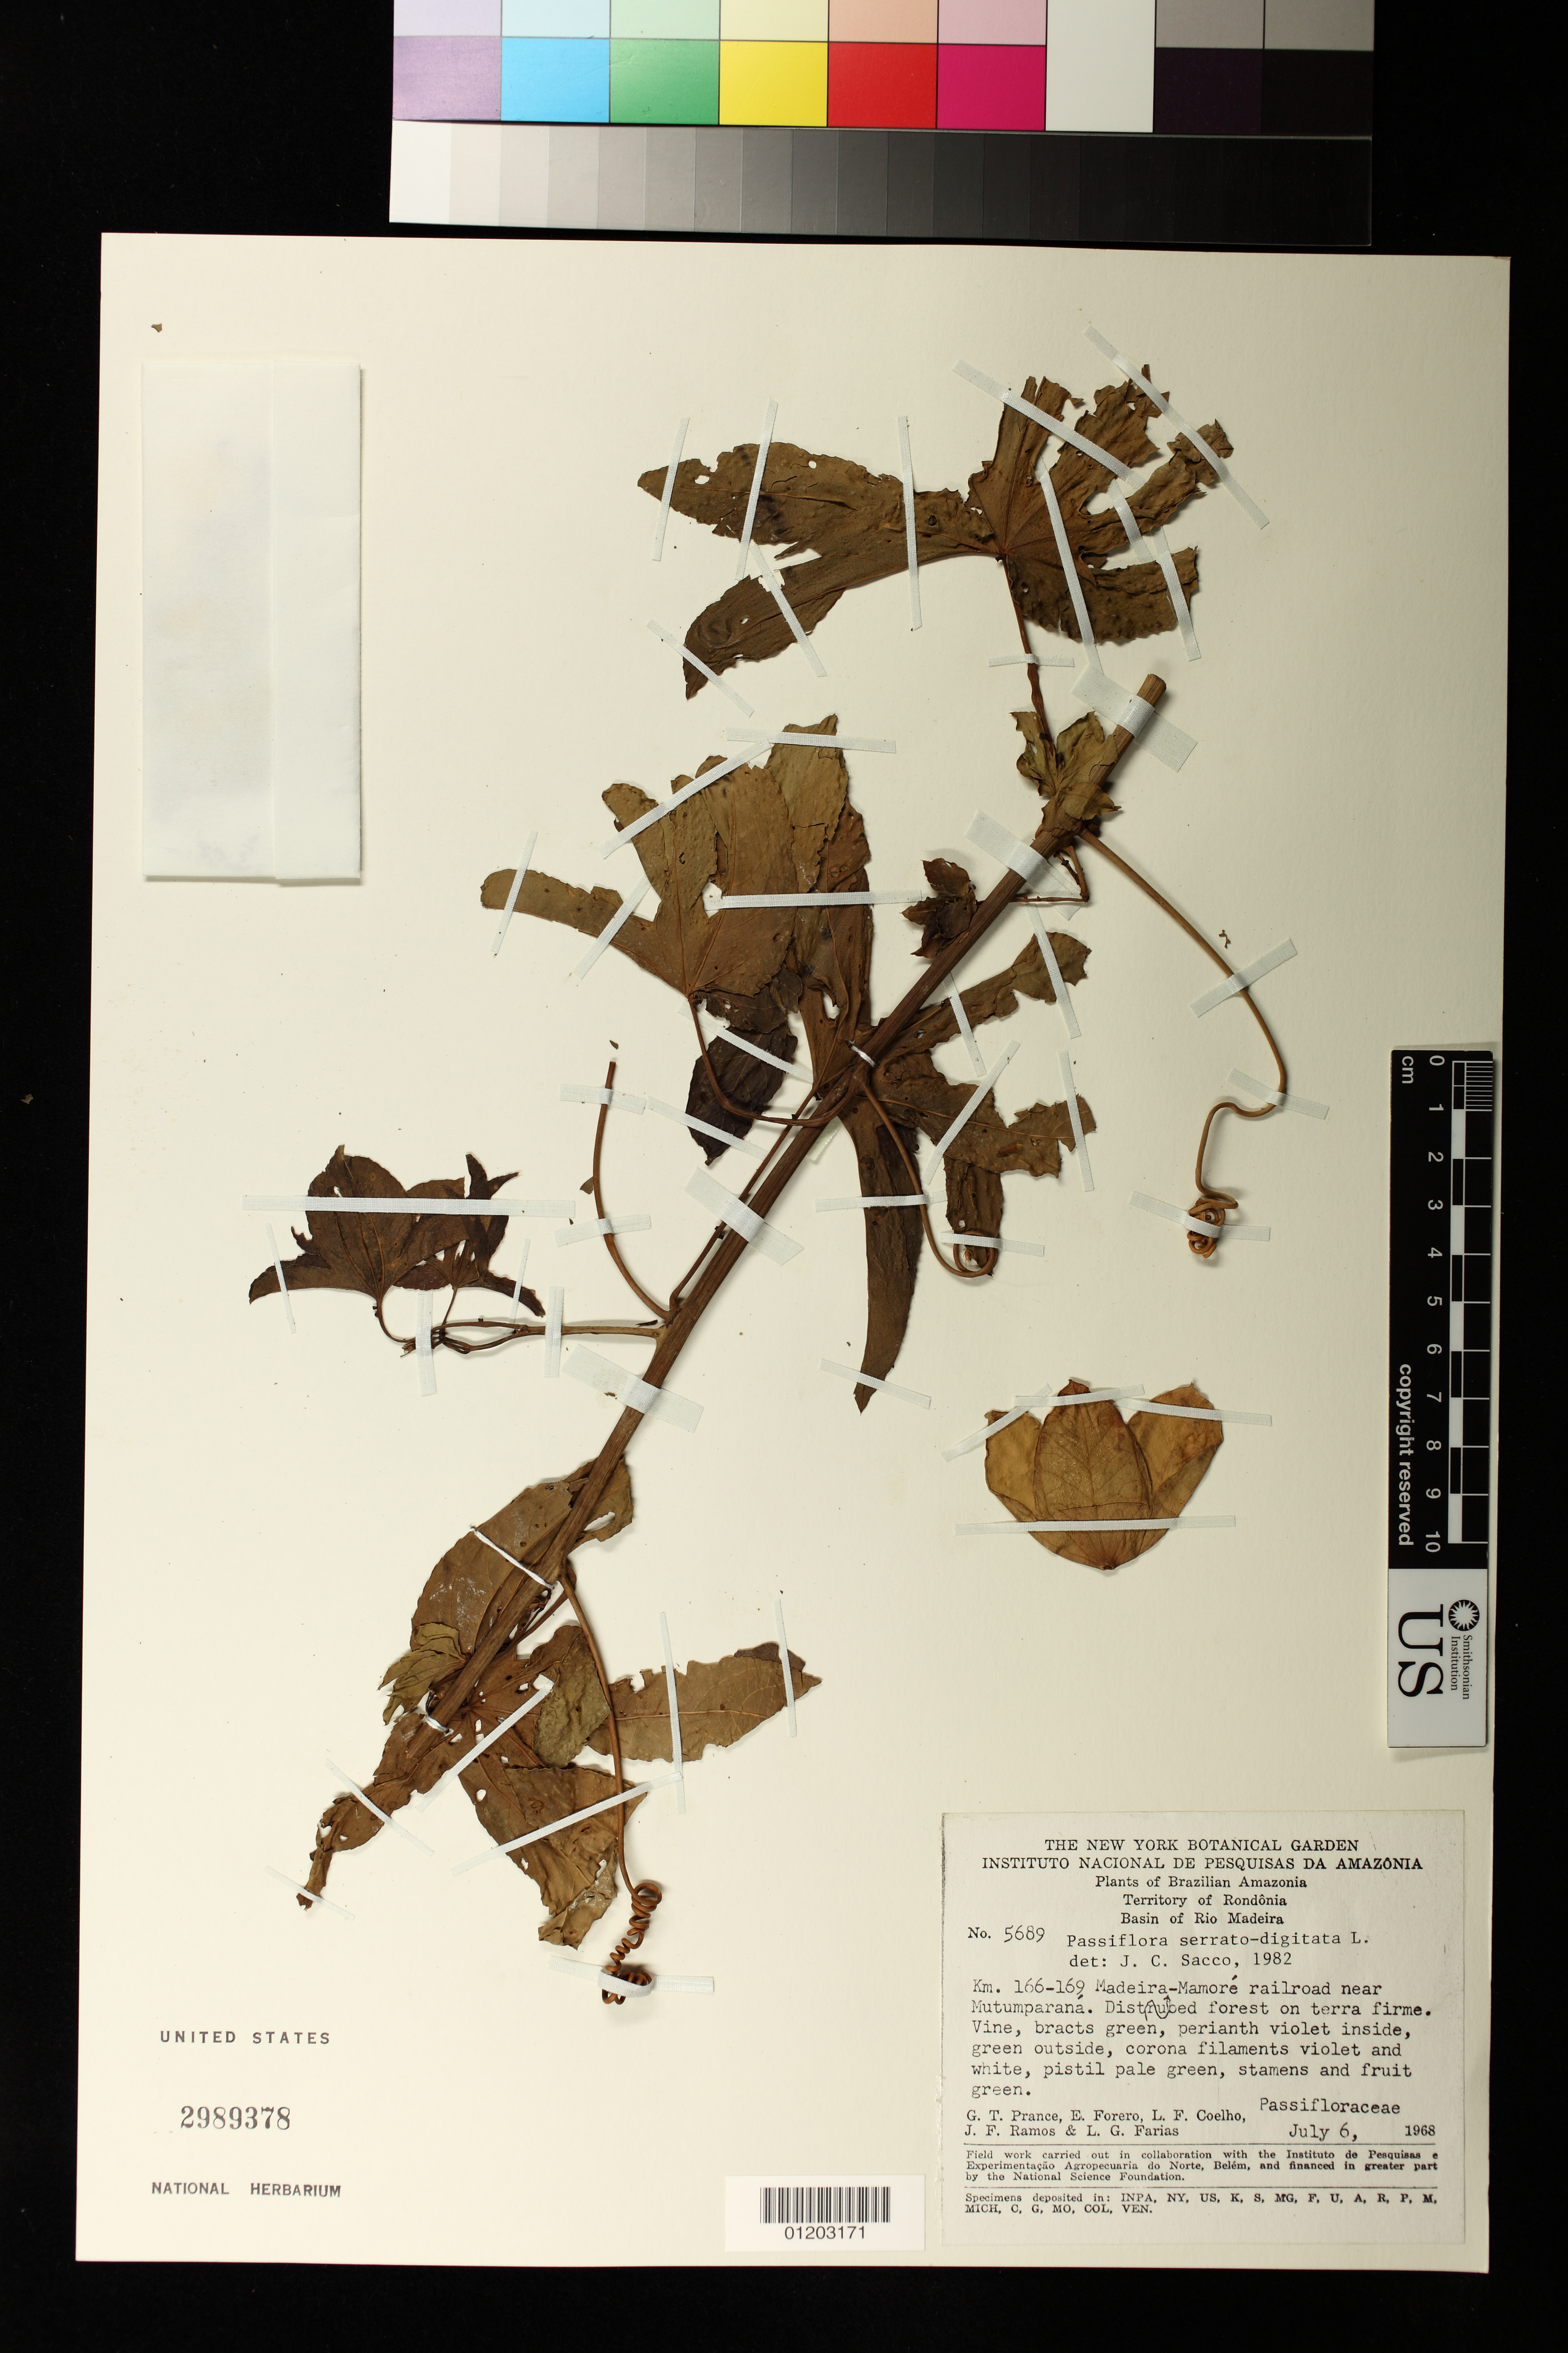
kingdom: Plantae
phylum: Tracheophyta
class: Magnoliopsida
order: Malpighiales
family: Passifloraceae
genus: Passiflora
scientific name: Passiflora serratodigitata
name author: L.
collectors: G. T. Prance, E. Forero, L. F. Coelho, J. F. Ramos & L. G. Farias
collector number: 5689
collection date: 1968-07-06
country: Brazil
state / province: Rondônia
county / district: Mutumparana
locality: Basin of Rio Madeira. Km. 166-169 Madeira-Mamore railroad near Mutumparana.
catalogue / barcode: US 2989378